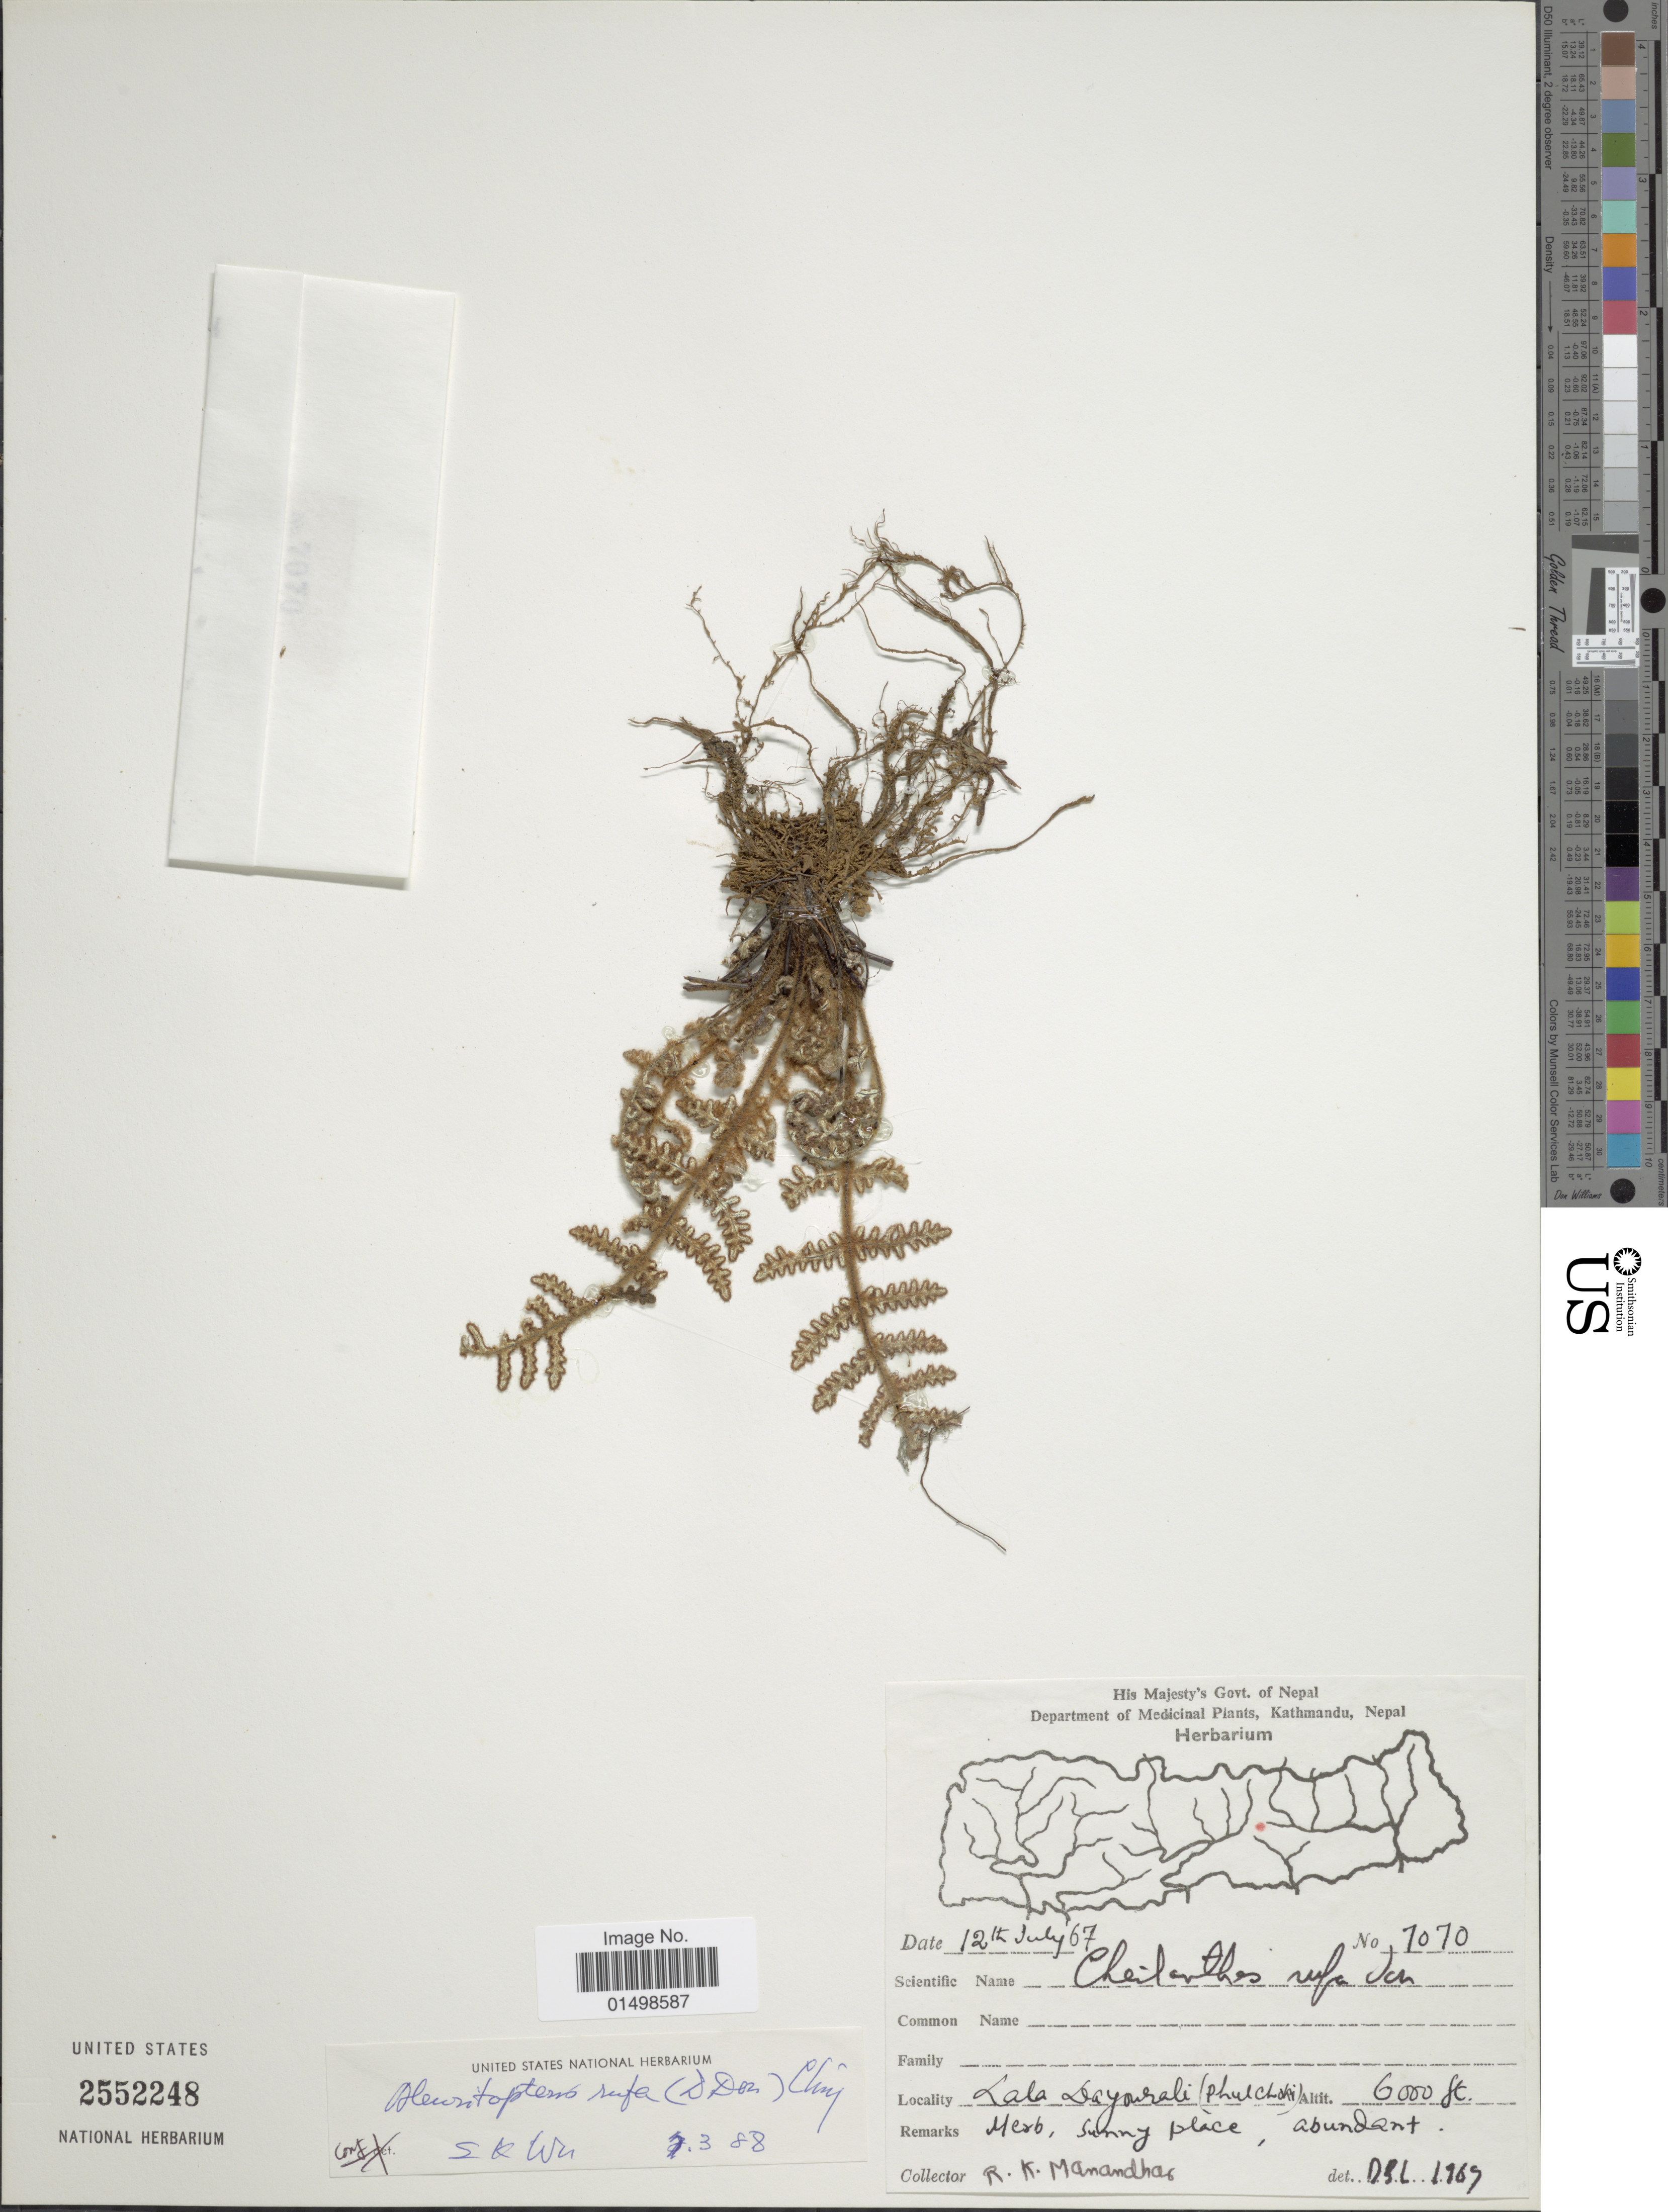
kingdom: Plantae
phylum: Tracheophyta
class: Polypodiopsida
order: Polypodiales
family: Pteridaceae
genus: Aleuritopteris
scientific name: Aleuritopteris rufa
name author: (D. Don) Ching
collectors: R. Manandhar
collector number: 7070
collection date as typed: Transcribed d/m/y: 12/7/67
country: Nepal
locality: Lala Dayourali (Phulchoki) [interpreted]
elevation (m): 1829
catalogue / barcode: US 2552248